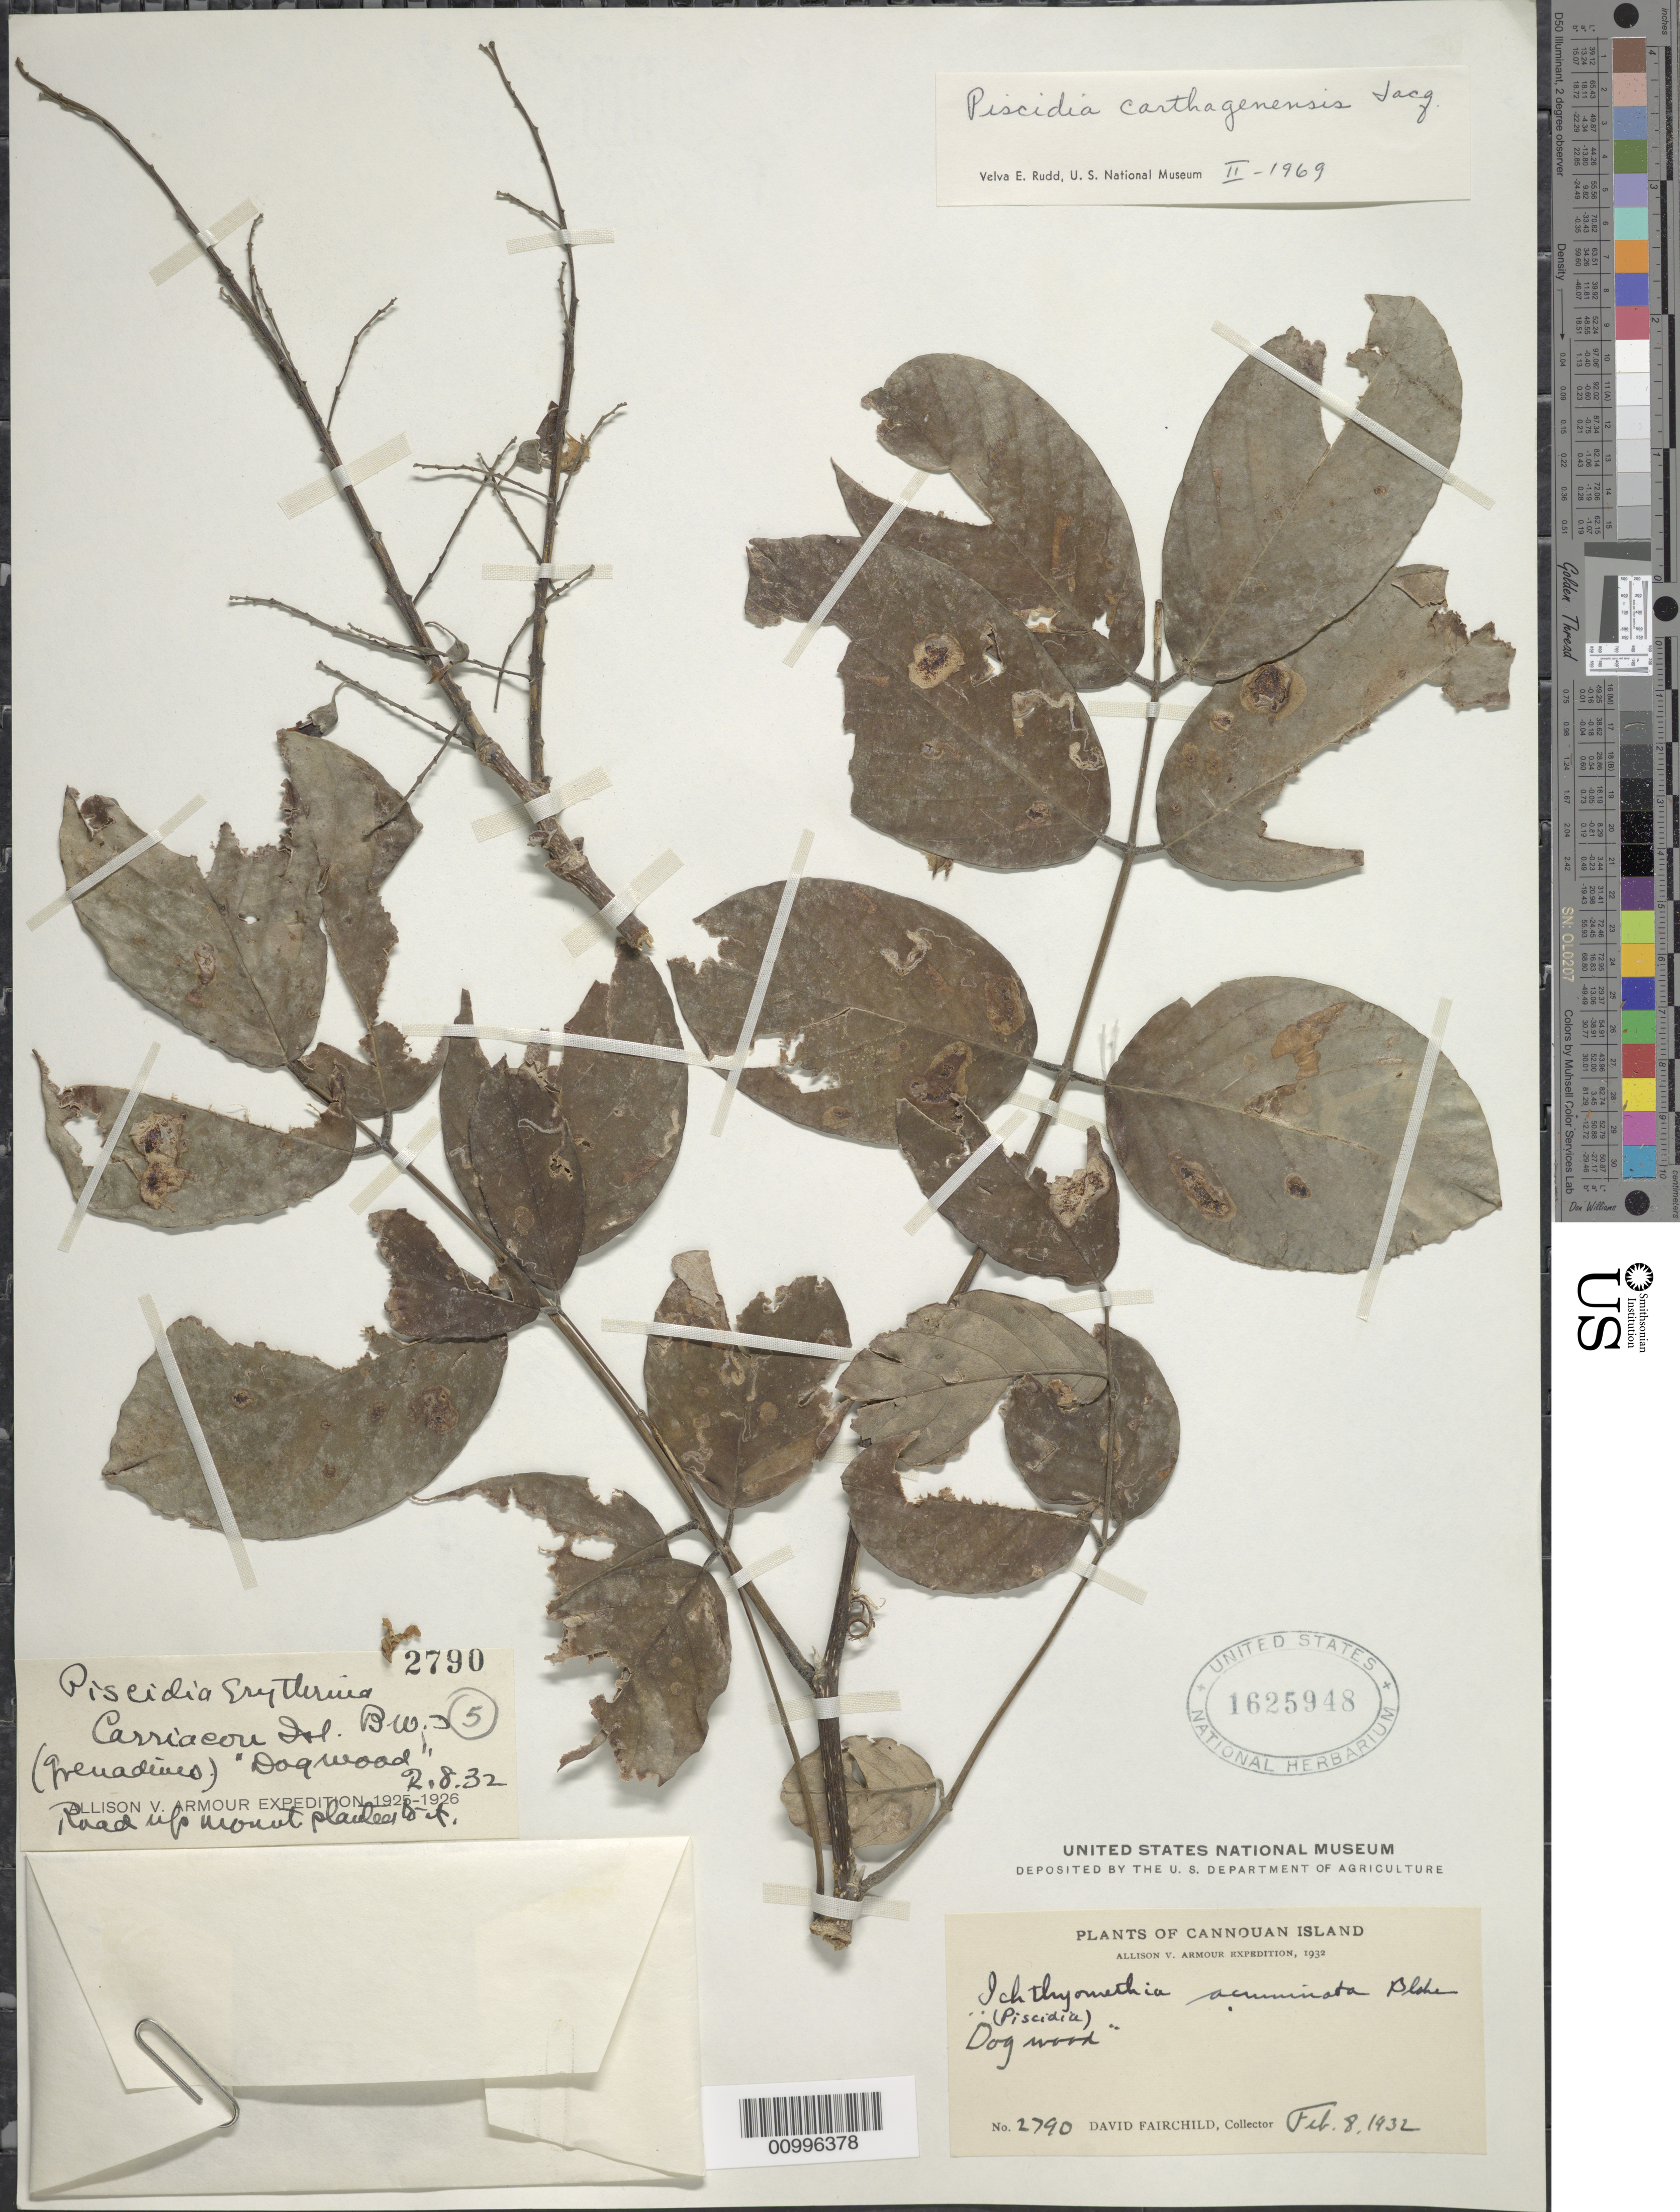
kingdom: Plantae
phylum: Tracheophyta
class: Magnoliopsida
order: Fabales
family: Fabaceae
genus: Piscidia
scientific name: Piscidia carthagenensis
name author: Jacq.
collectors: D. Fairchild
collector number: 2790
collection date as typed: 08 Feb 1932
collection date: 1932-02-08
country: St. Vincent - Grenadines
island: Canouan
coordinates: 0 N, 0 E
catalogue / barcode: US 1625948